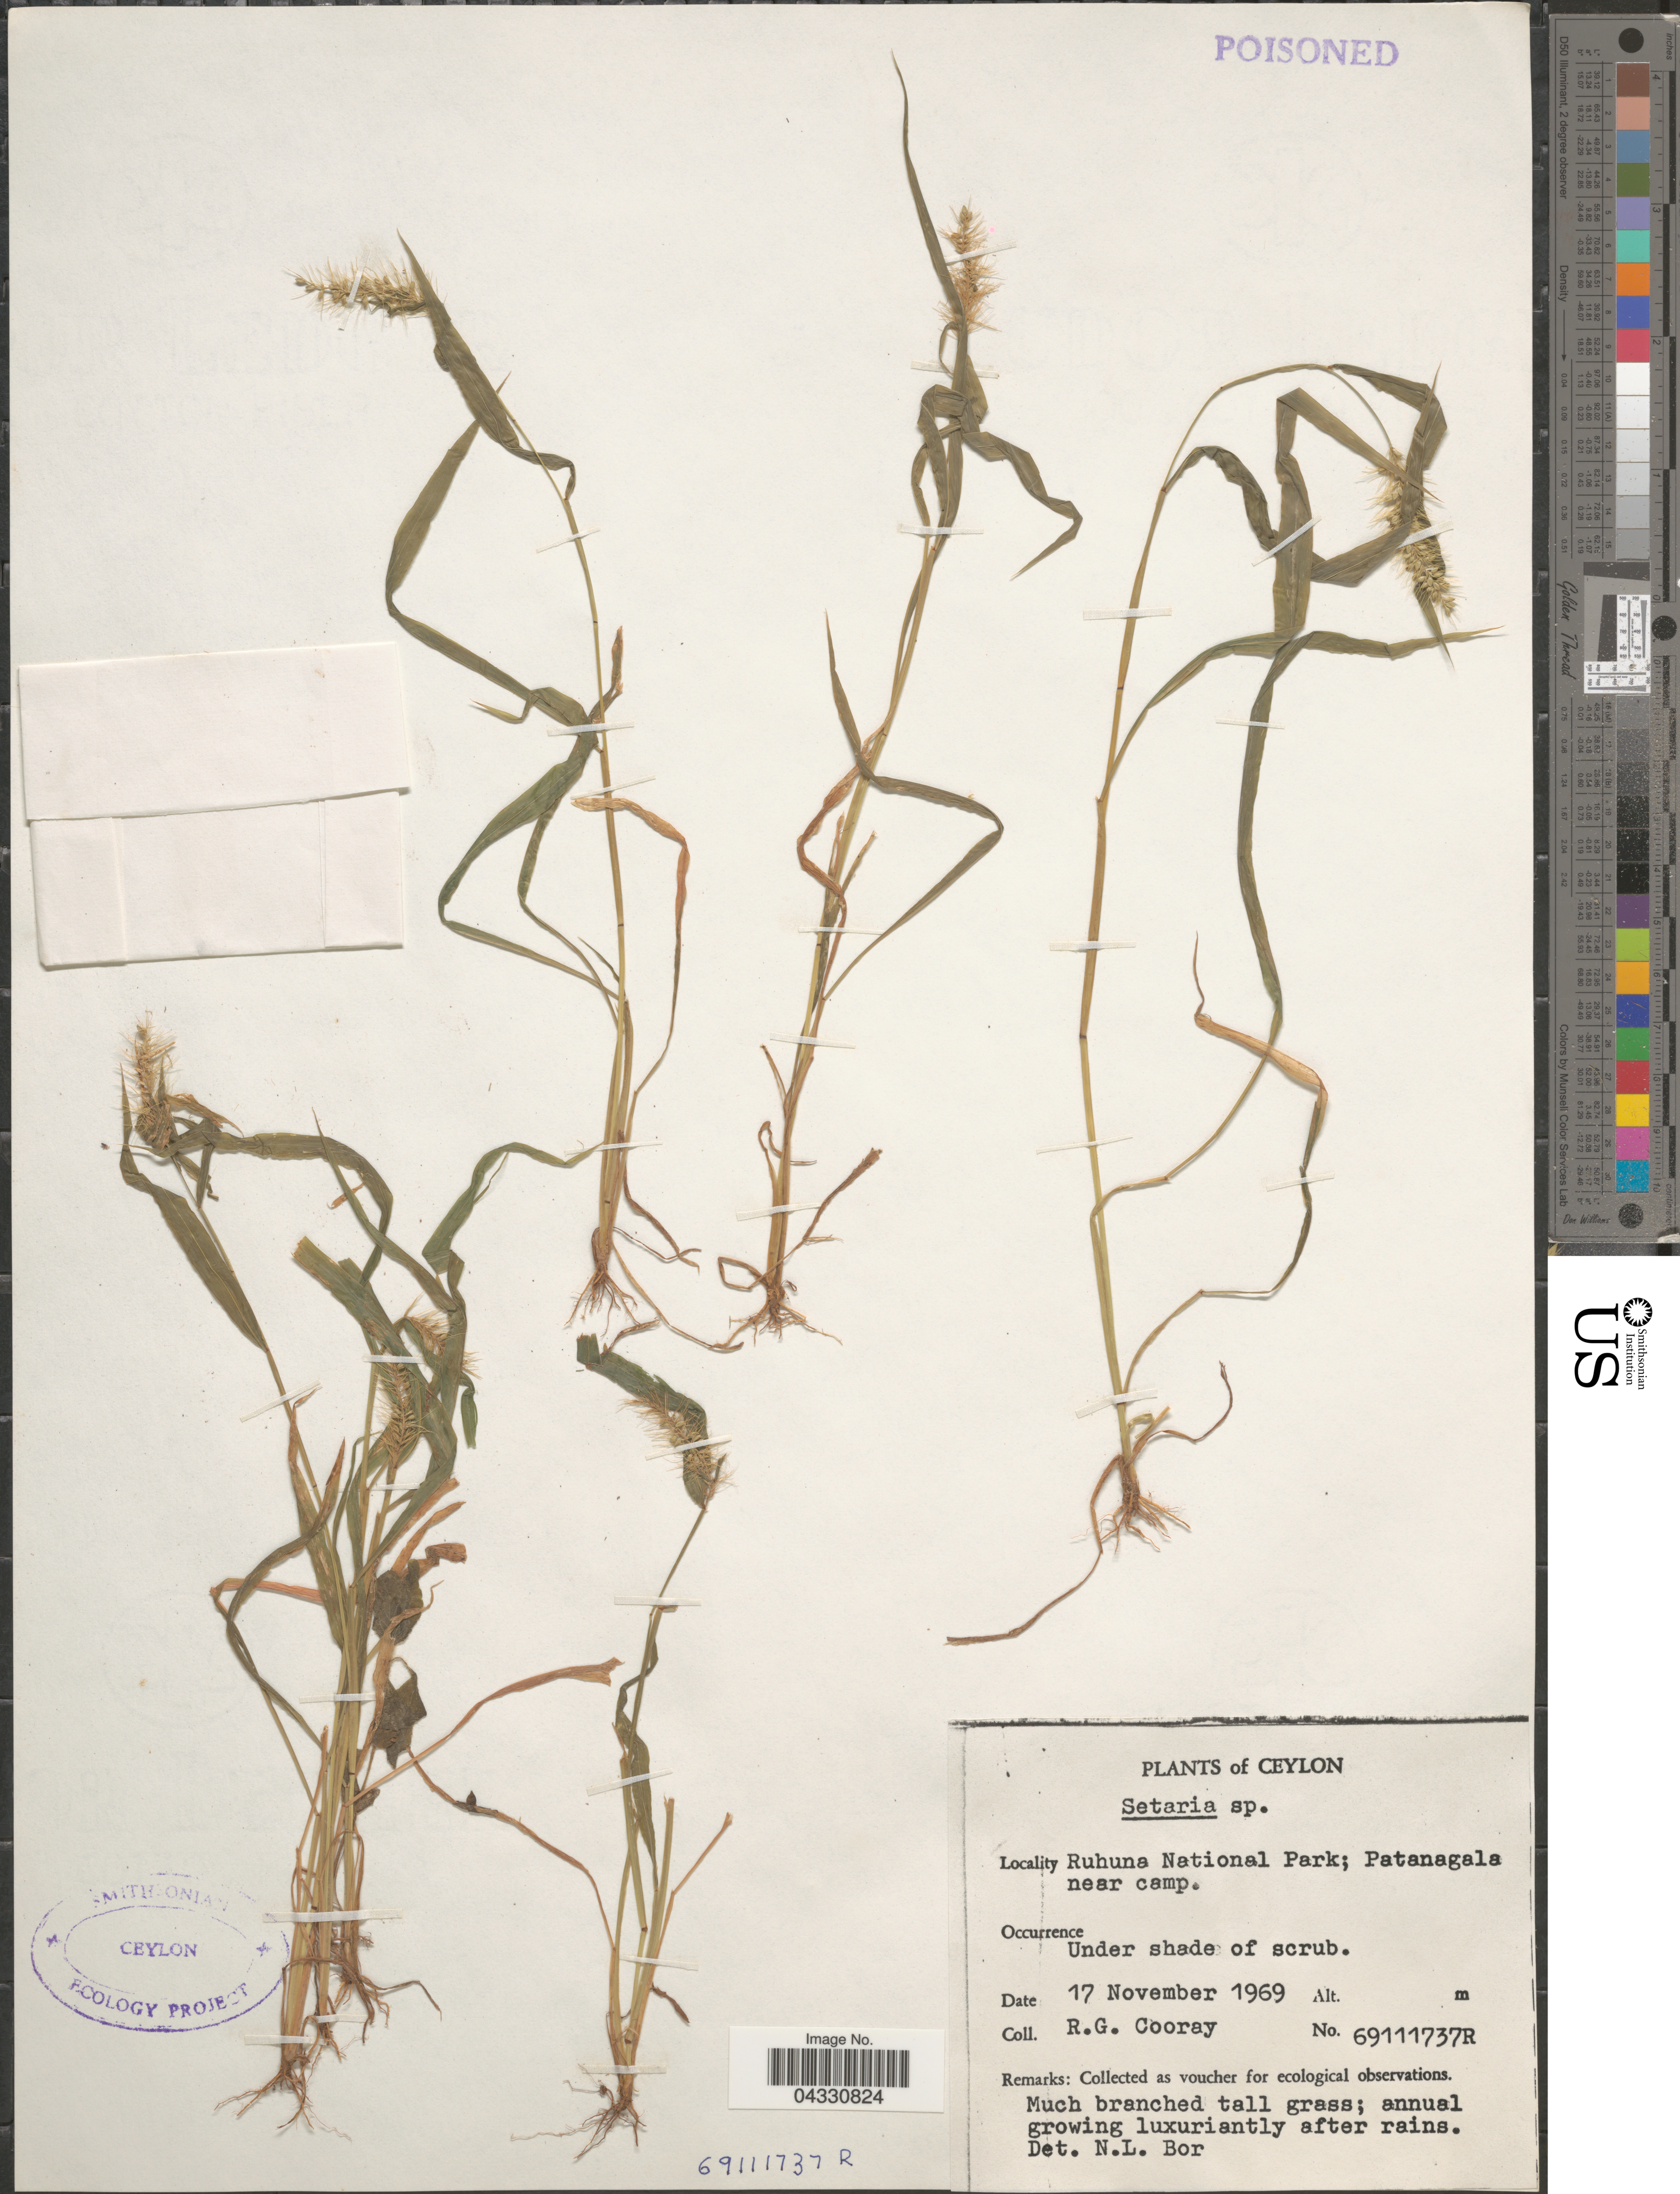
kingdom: Plantae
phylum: Tracheophyta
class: Liliopsida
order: Poales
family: Poaceae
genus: Setaria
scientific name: Setaria sp.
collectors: R. Cooray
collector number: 69111737R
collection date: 1969-11-17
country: Sri Lanka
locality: Ceylon. Ruhuna National Park; Patanagala near camp.